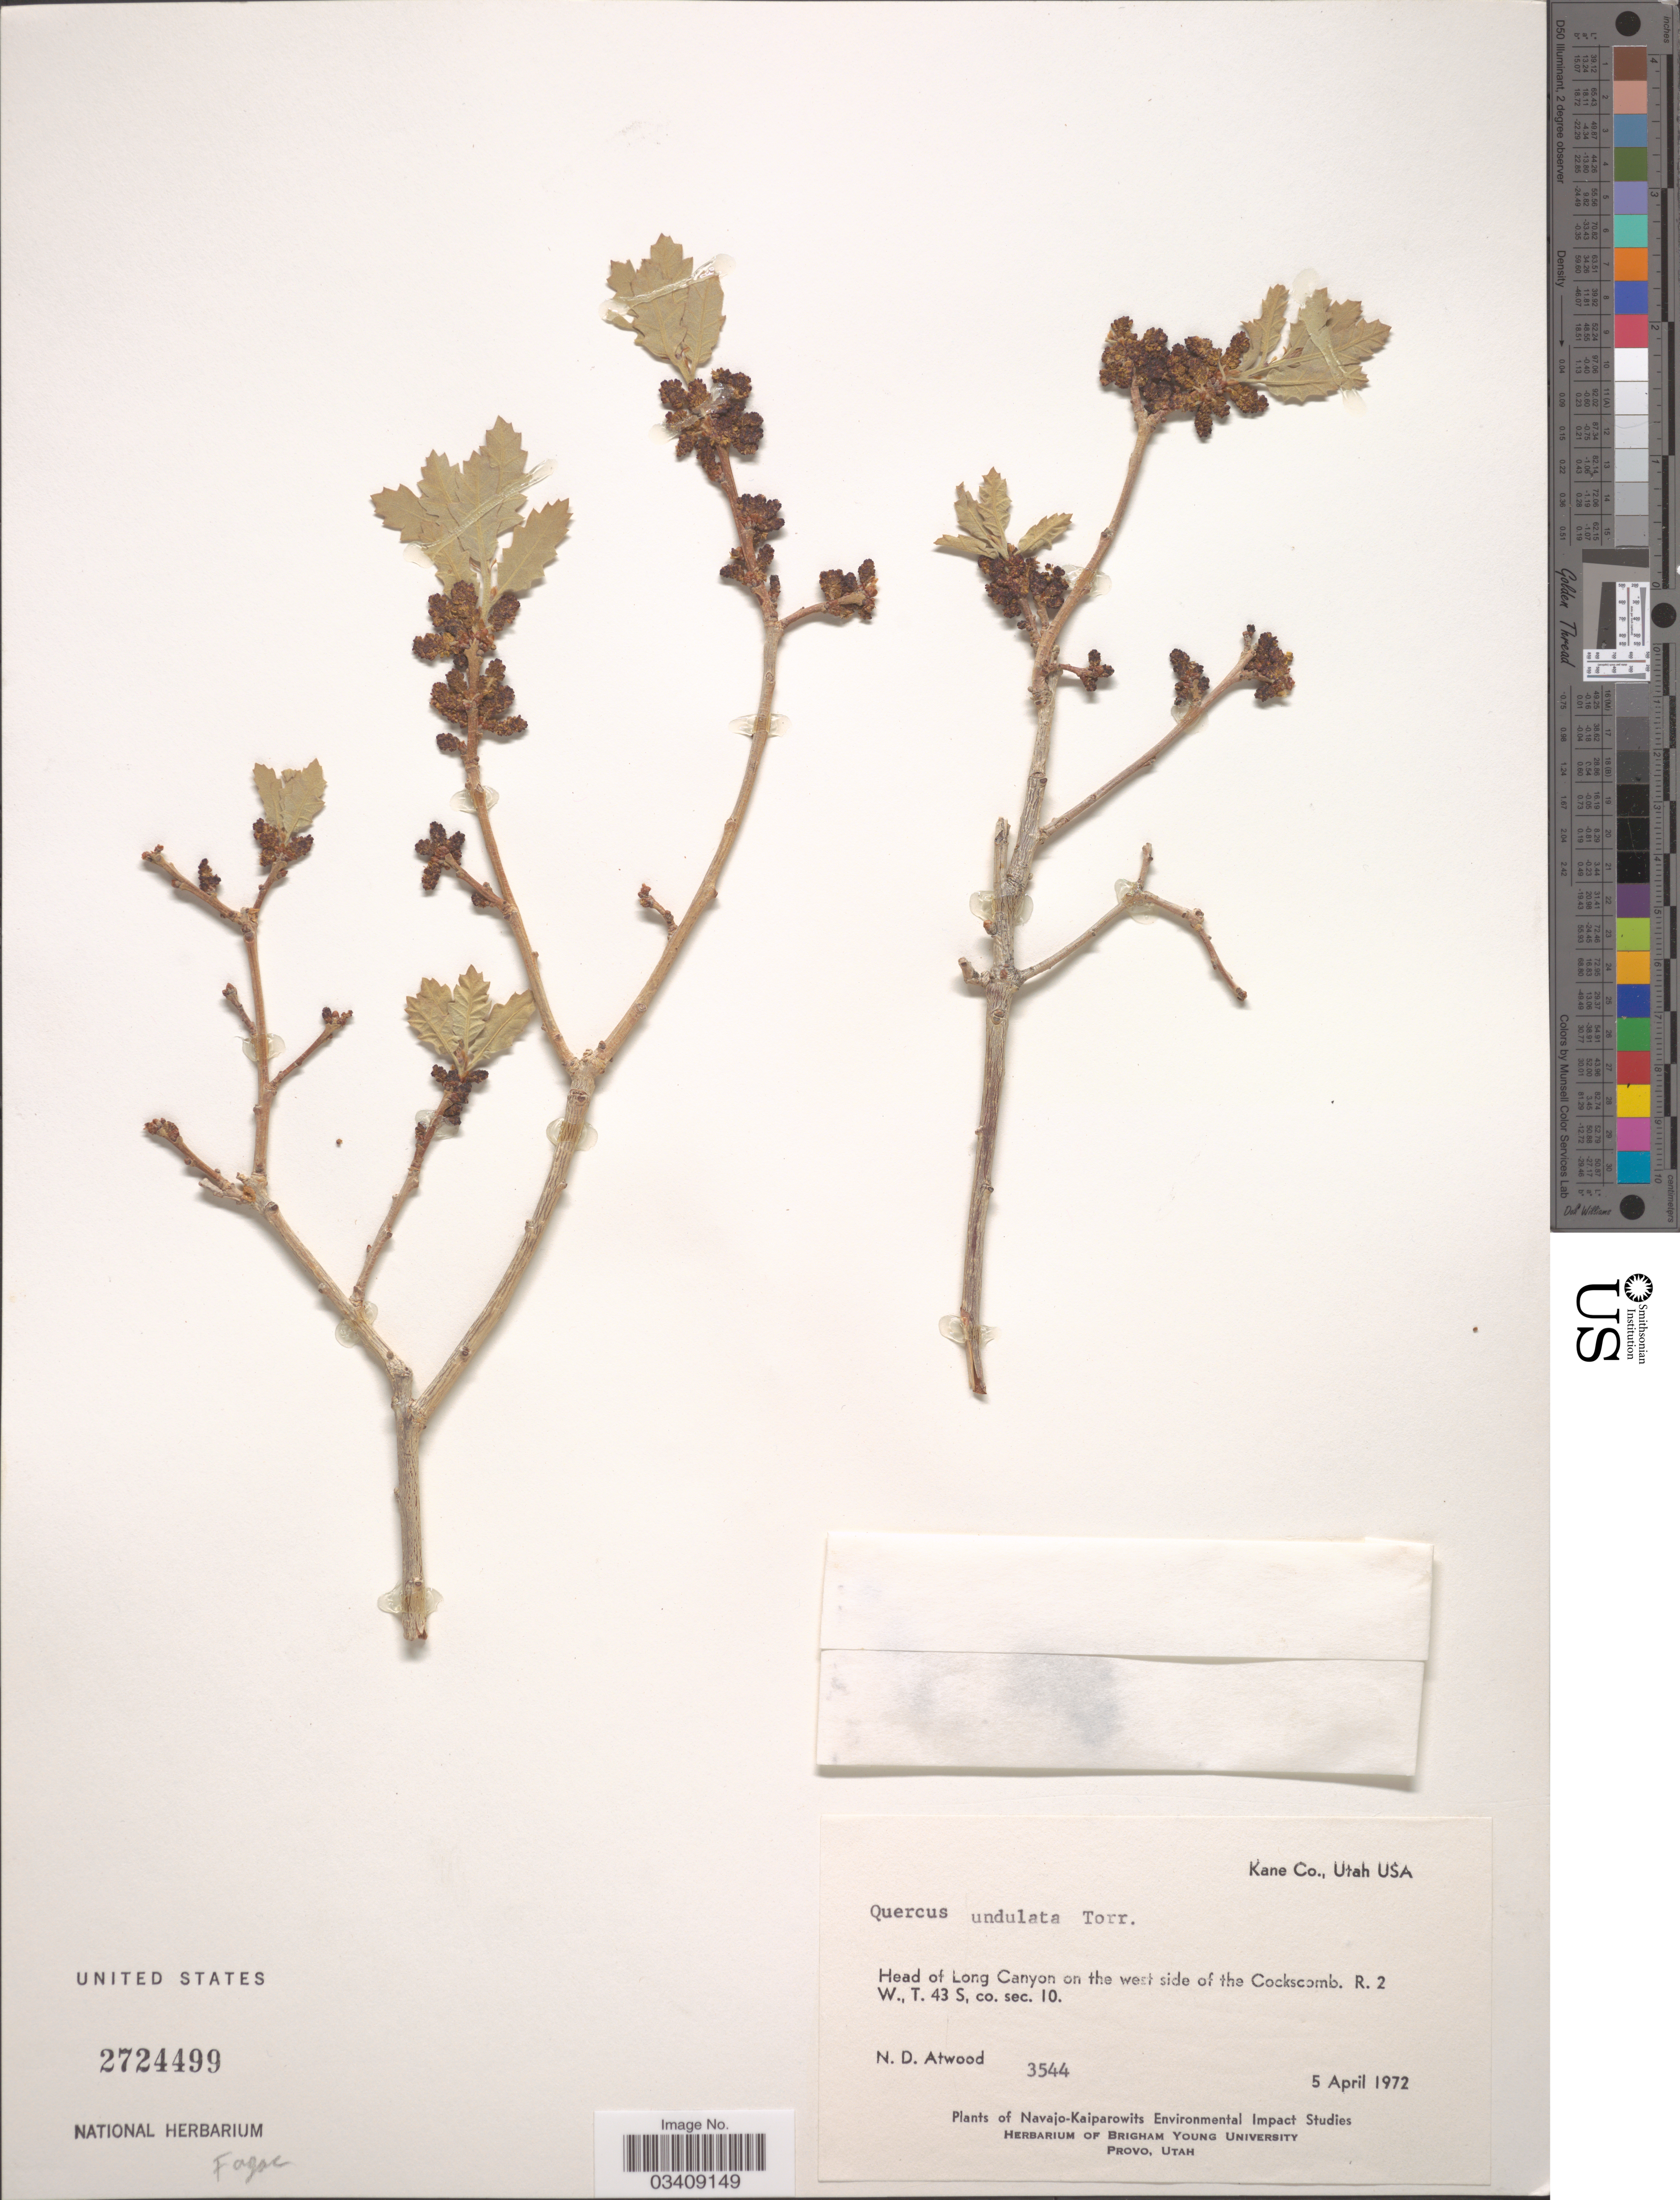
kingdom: Plantae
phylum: Tracheophyta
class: Magnoliopsida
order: Fagales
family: Fagaceae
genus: Quercus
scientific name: Quercus undulata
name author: Torr.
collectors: N. Atwood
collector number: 3544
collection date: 1972-04-05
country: United States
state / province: Utah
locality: Kane Co. USA. Head of Long Canyon on the west side of the Cockscomb, R. 2 W., T. 43 S, co. sec. 10.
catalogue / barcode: US 2724499